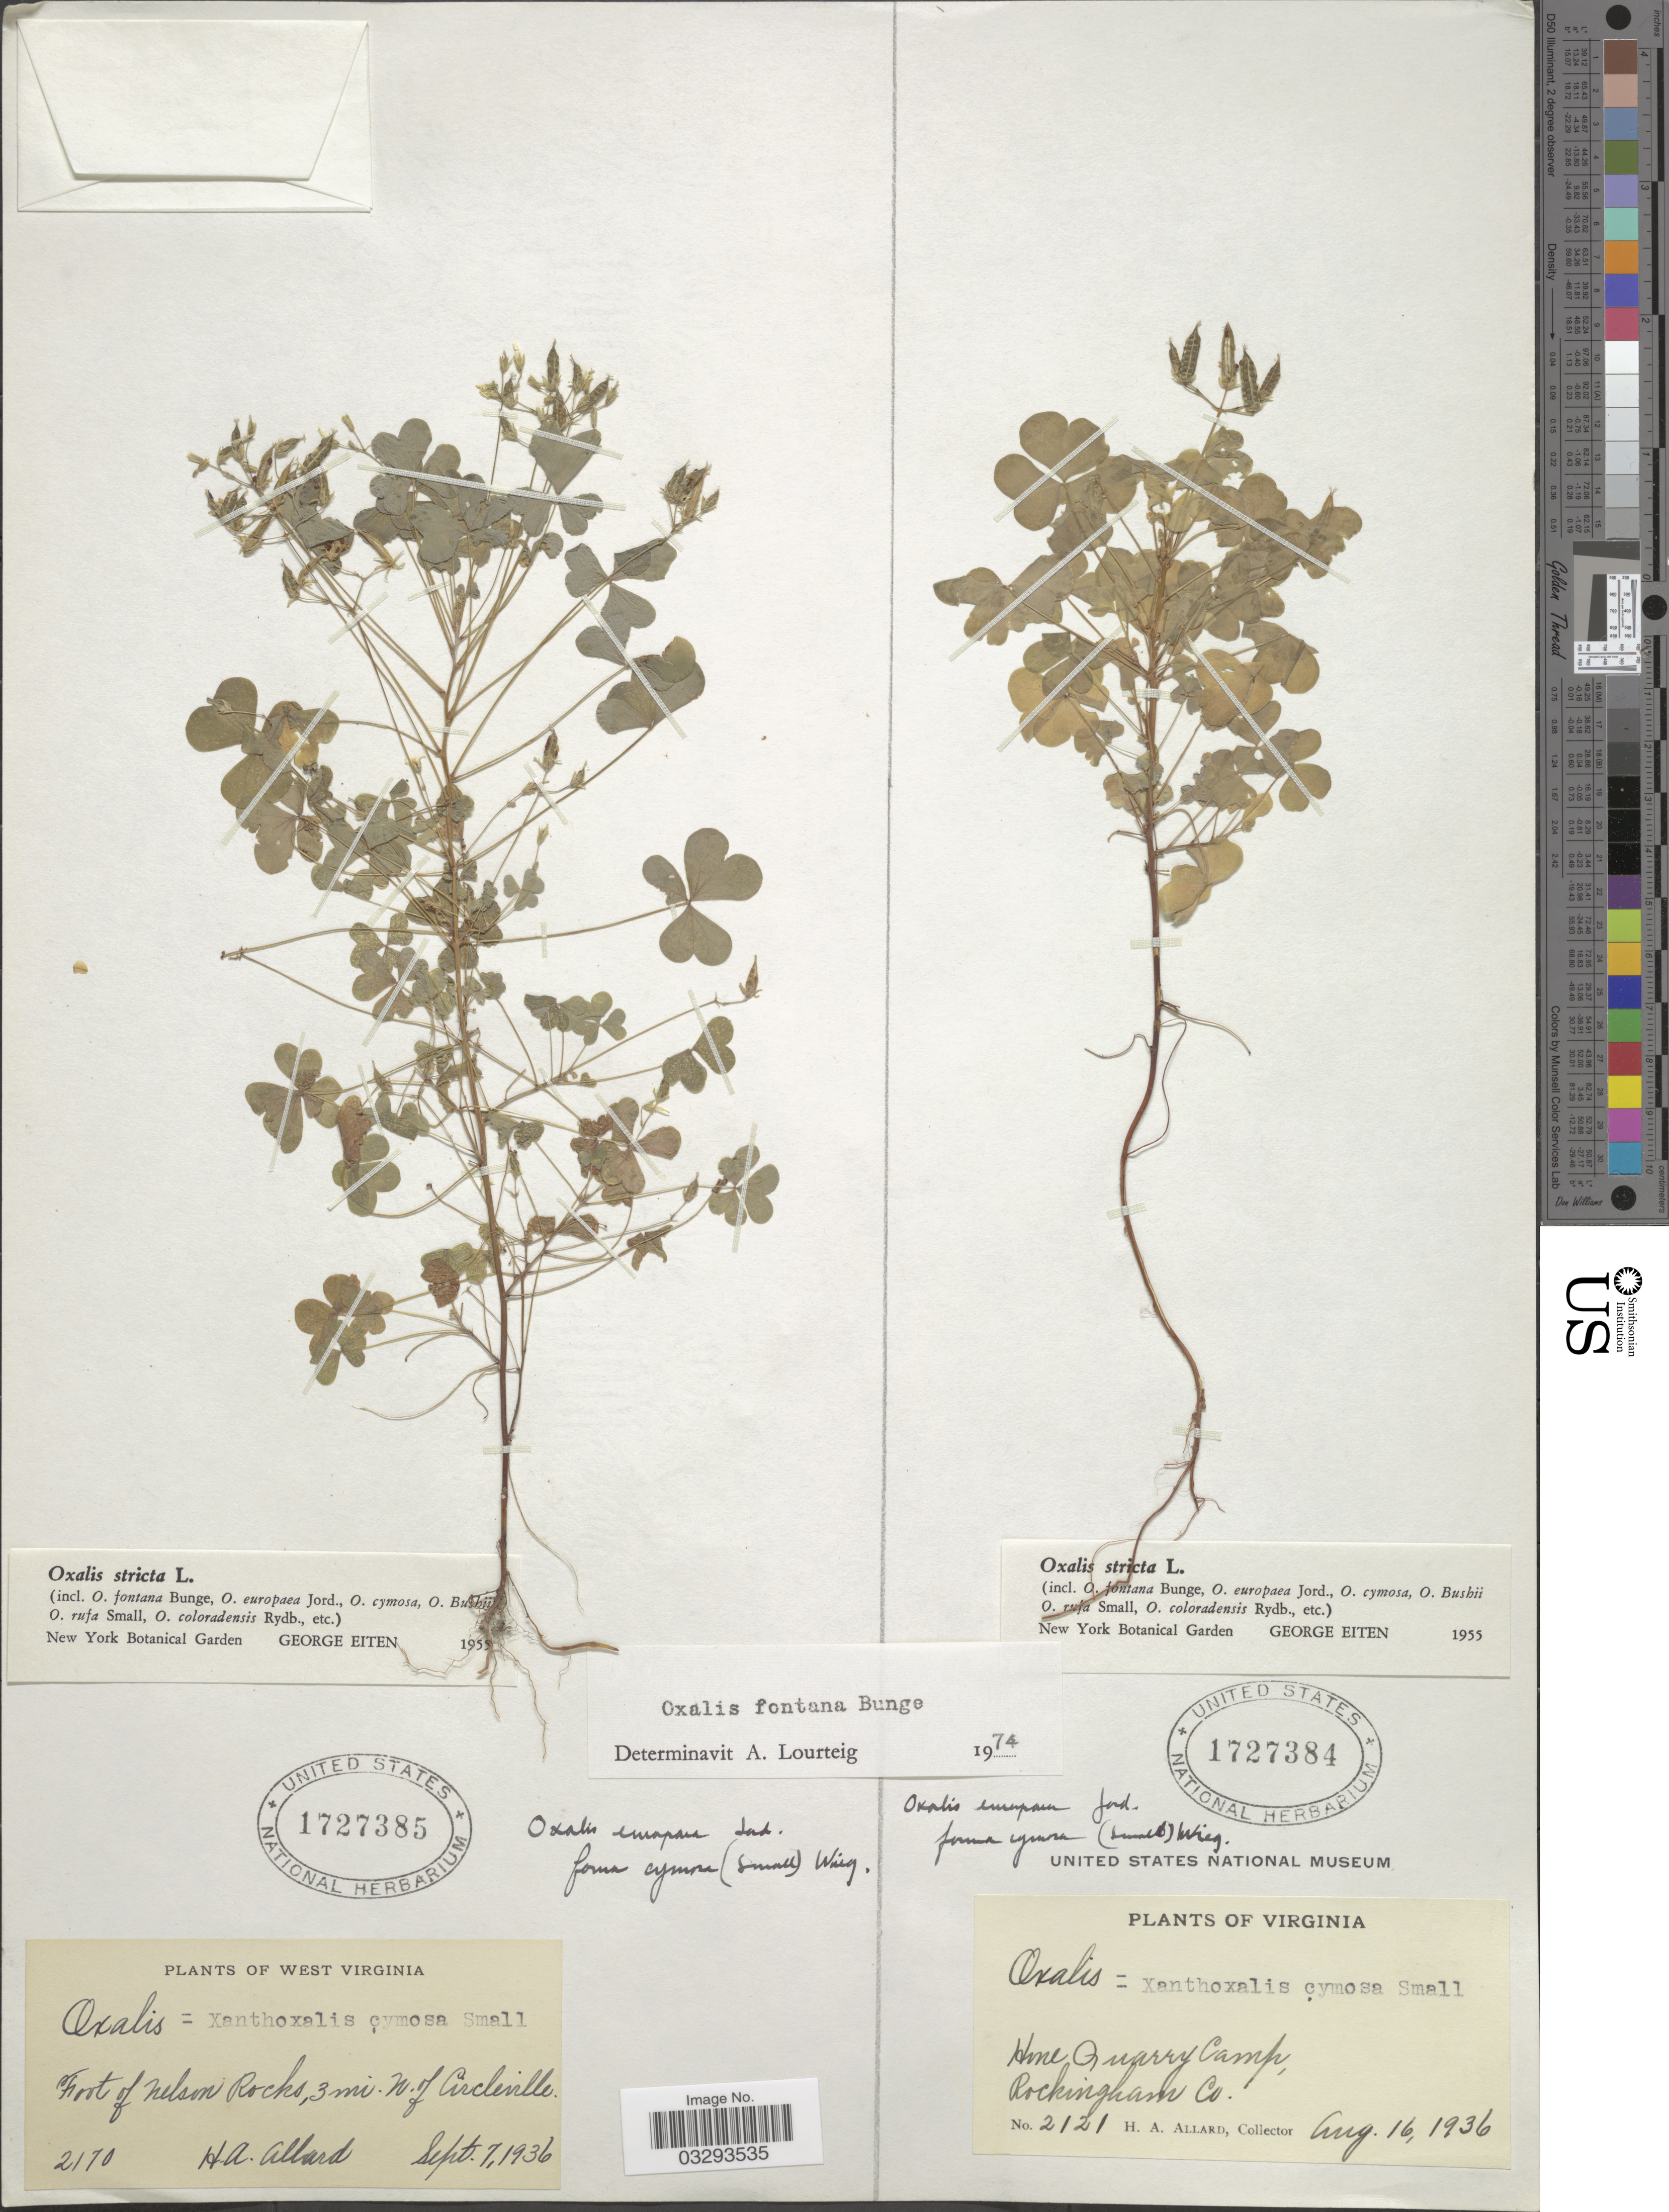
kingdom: Plantae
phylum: Tracheophyta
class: Magnoliopsida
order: Oxalidales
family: Oxalidaceae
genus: Oxalis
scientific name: Oxalis fontana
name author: Bunge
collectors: H. A. Allard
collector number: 2121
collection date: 1936-08-16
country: United States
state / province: Virginia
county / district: Rockingham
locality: Hone Quarry Camp, Rockingham Co.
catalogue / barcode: US 1727384-2